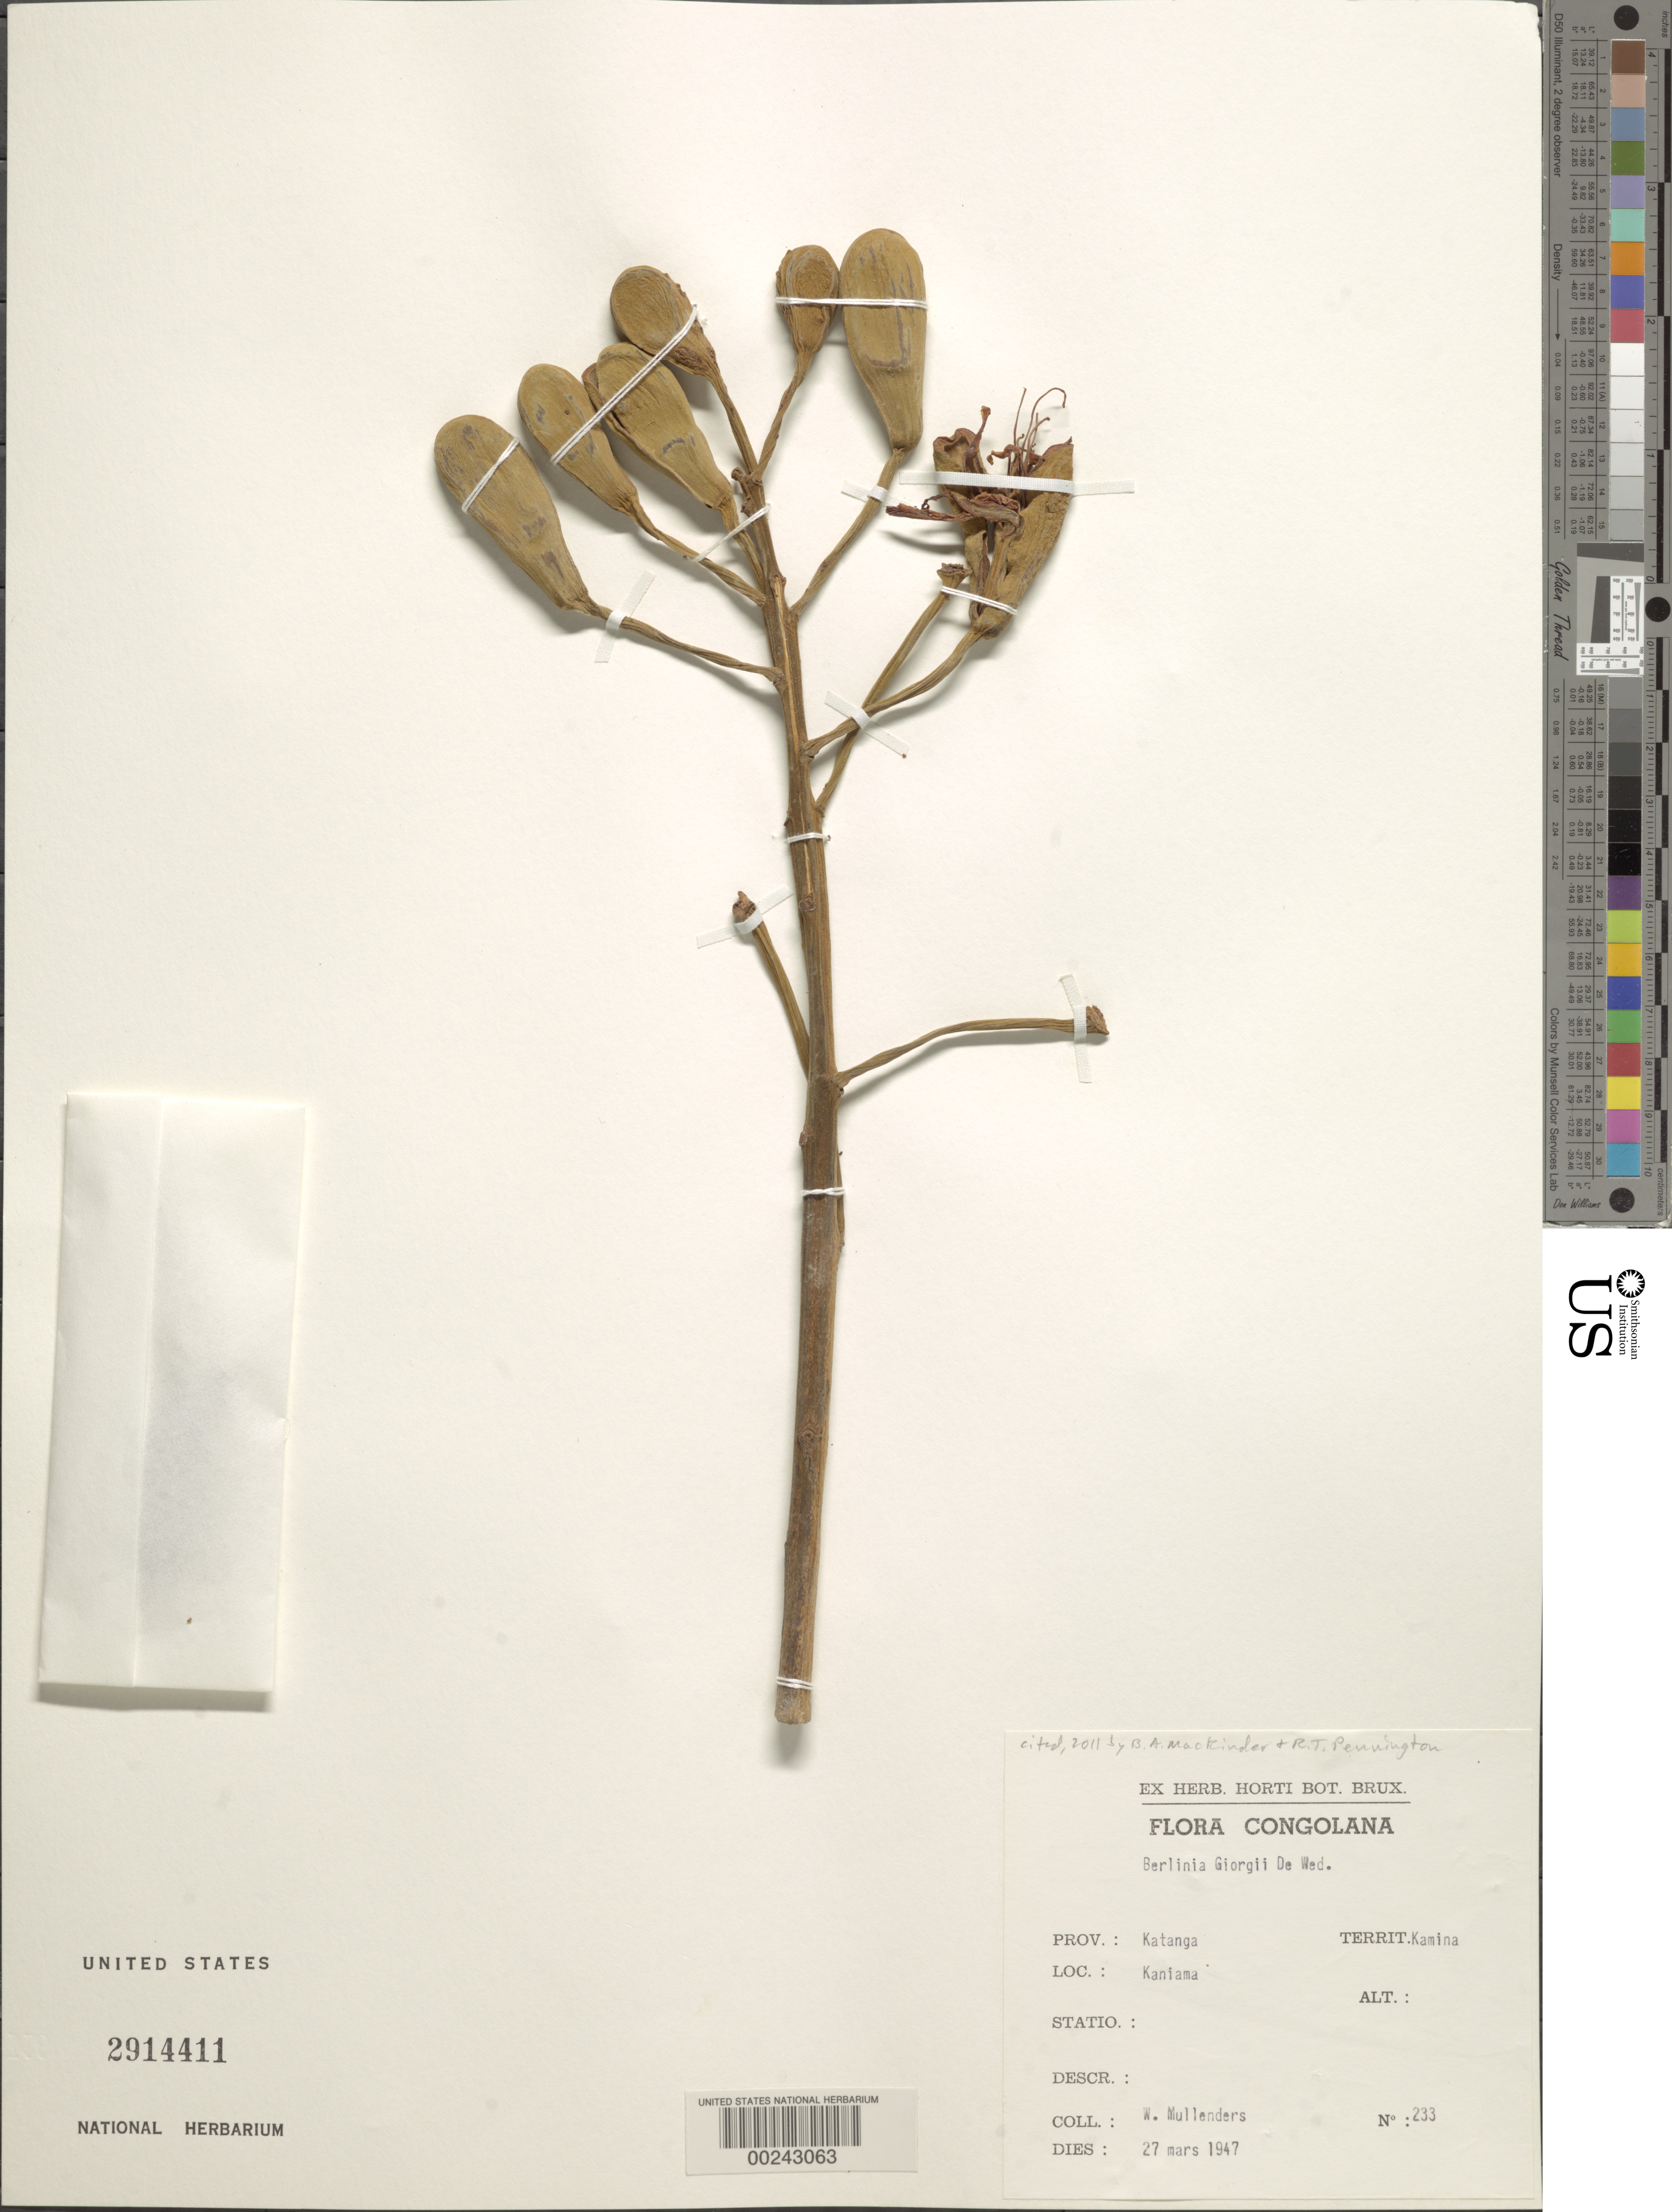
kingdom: Plantae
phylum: Tracheophyta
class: Magnoliopsida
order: Fabales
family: Fabaceae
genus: Berlinia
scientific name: Berlinia giorgii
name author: De Wild.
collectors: M. Mullenders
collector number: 233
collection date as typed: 27 Mar 1947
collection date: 1947-03-27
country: Congo, Democratic Republic of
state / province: Haut-Lomami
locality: Kaniama, katanga prov., kamina territ.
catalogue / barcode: US 2914411